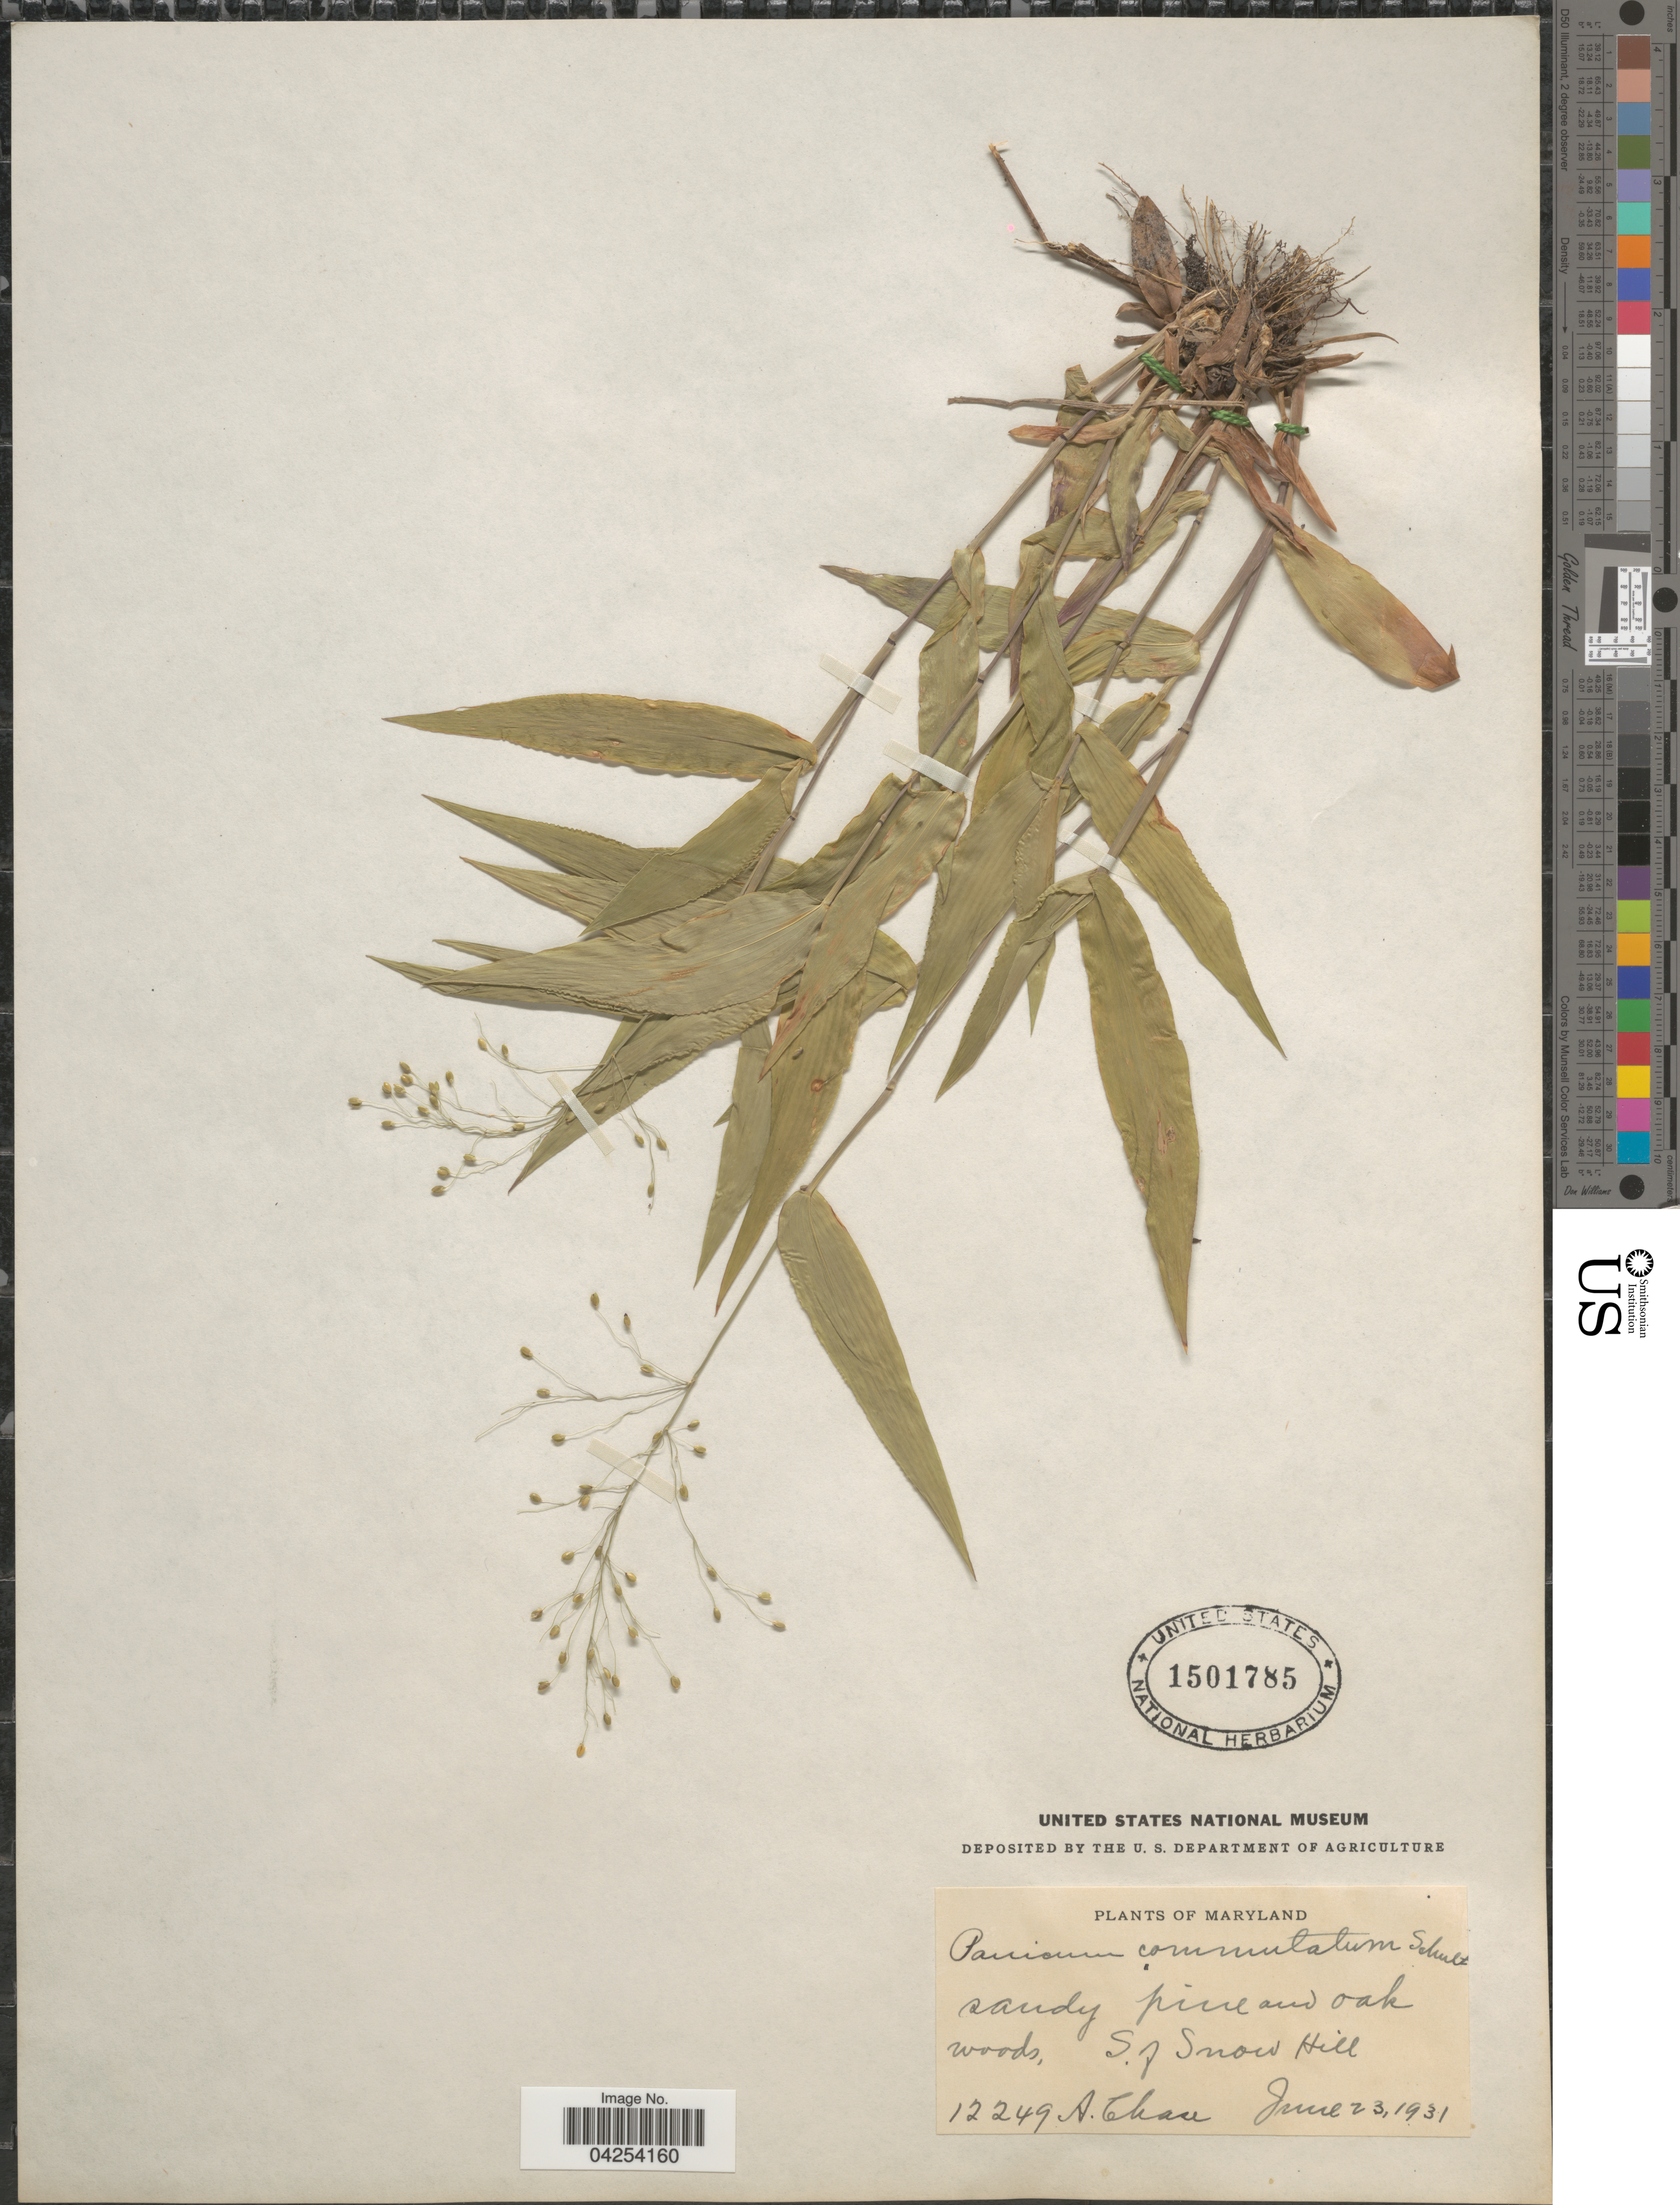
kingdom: Plantae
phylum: Tracheophyta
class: Liliopsida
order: Poales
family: Poaceae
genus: Dichanthelium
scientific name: Dichanthelium commutatum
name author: (Schult.) Gould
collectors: A. Chase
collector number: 12249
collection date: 1931-06-23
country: United States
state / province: Maryland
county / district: Worcester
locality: Sandy pine and oak woods, S. of Snow Hill.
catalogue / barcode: US 1501785